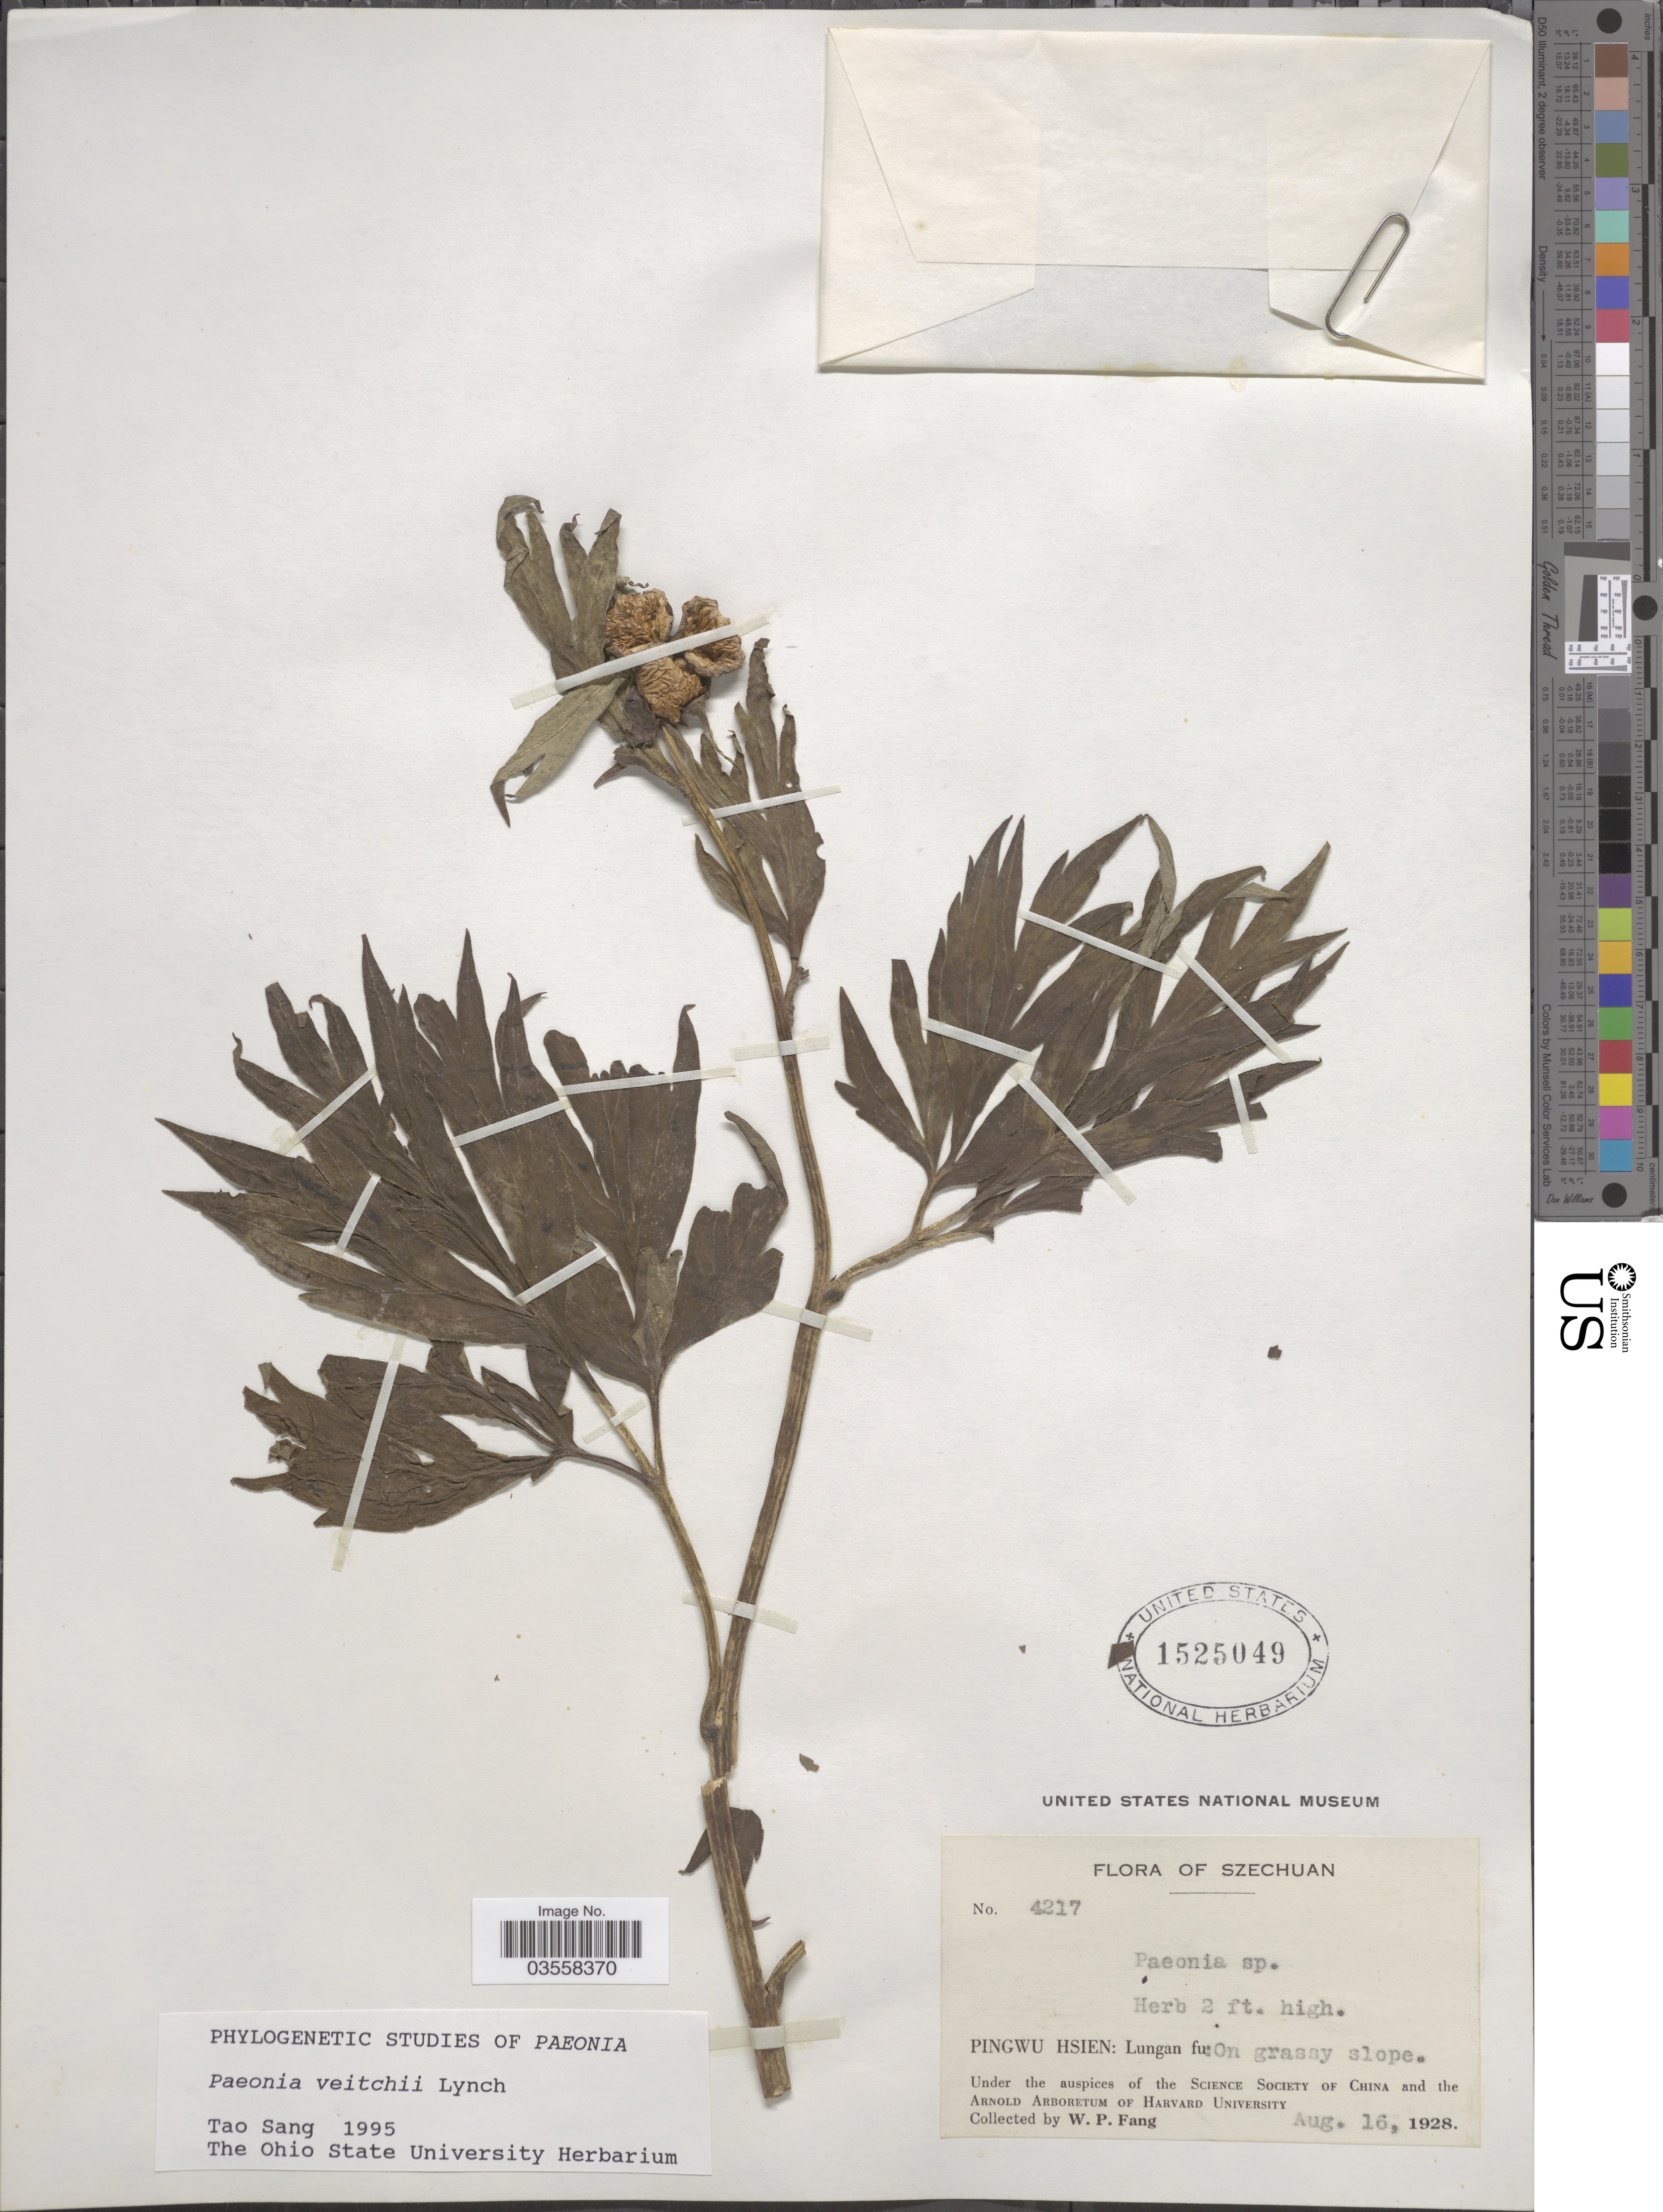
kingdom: Plantae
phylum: Tracheophyta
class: Magnoliopsida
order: Saxifragales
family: Paeoniaceae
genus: Paeonia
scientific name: Paeonia anomala subsp. veitchii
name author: (Lynch) D.Y. Hong & K.Y. Pan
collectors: W. P. Fang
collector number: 4217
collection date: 1928-08-16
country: China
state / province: Sichuan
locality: Szechuan. Pingwu Hsien: Lungan fu: On grassy slope.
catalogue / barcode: US 1525049